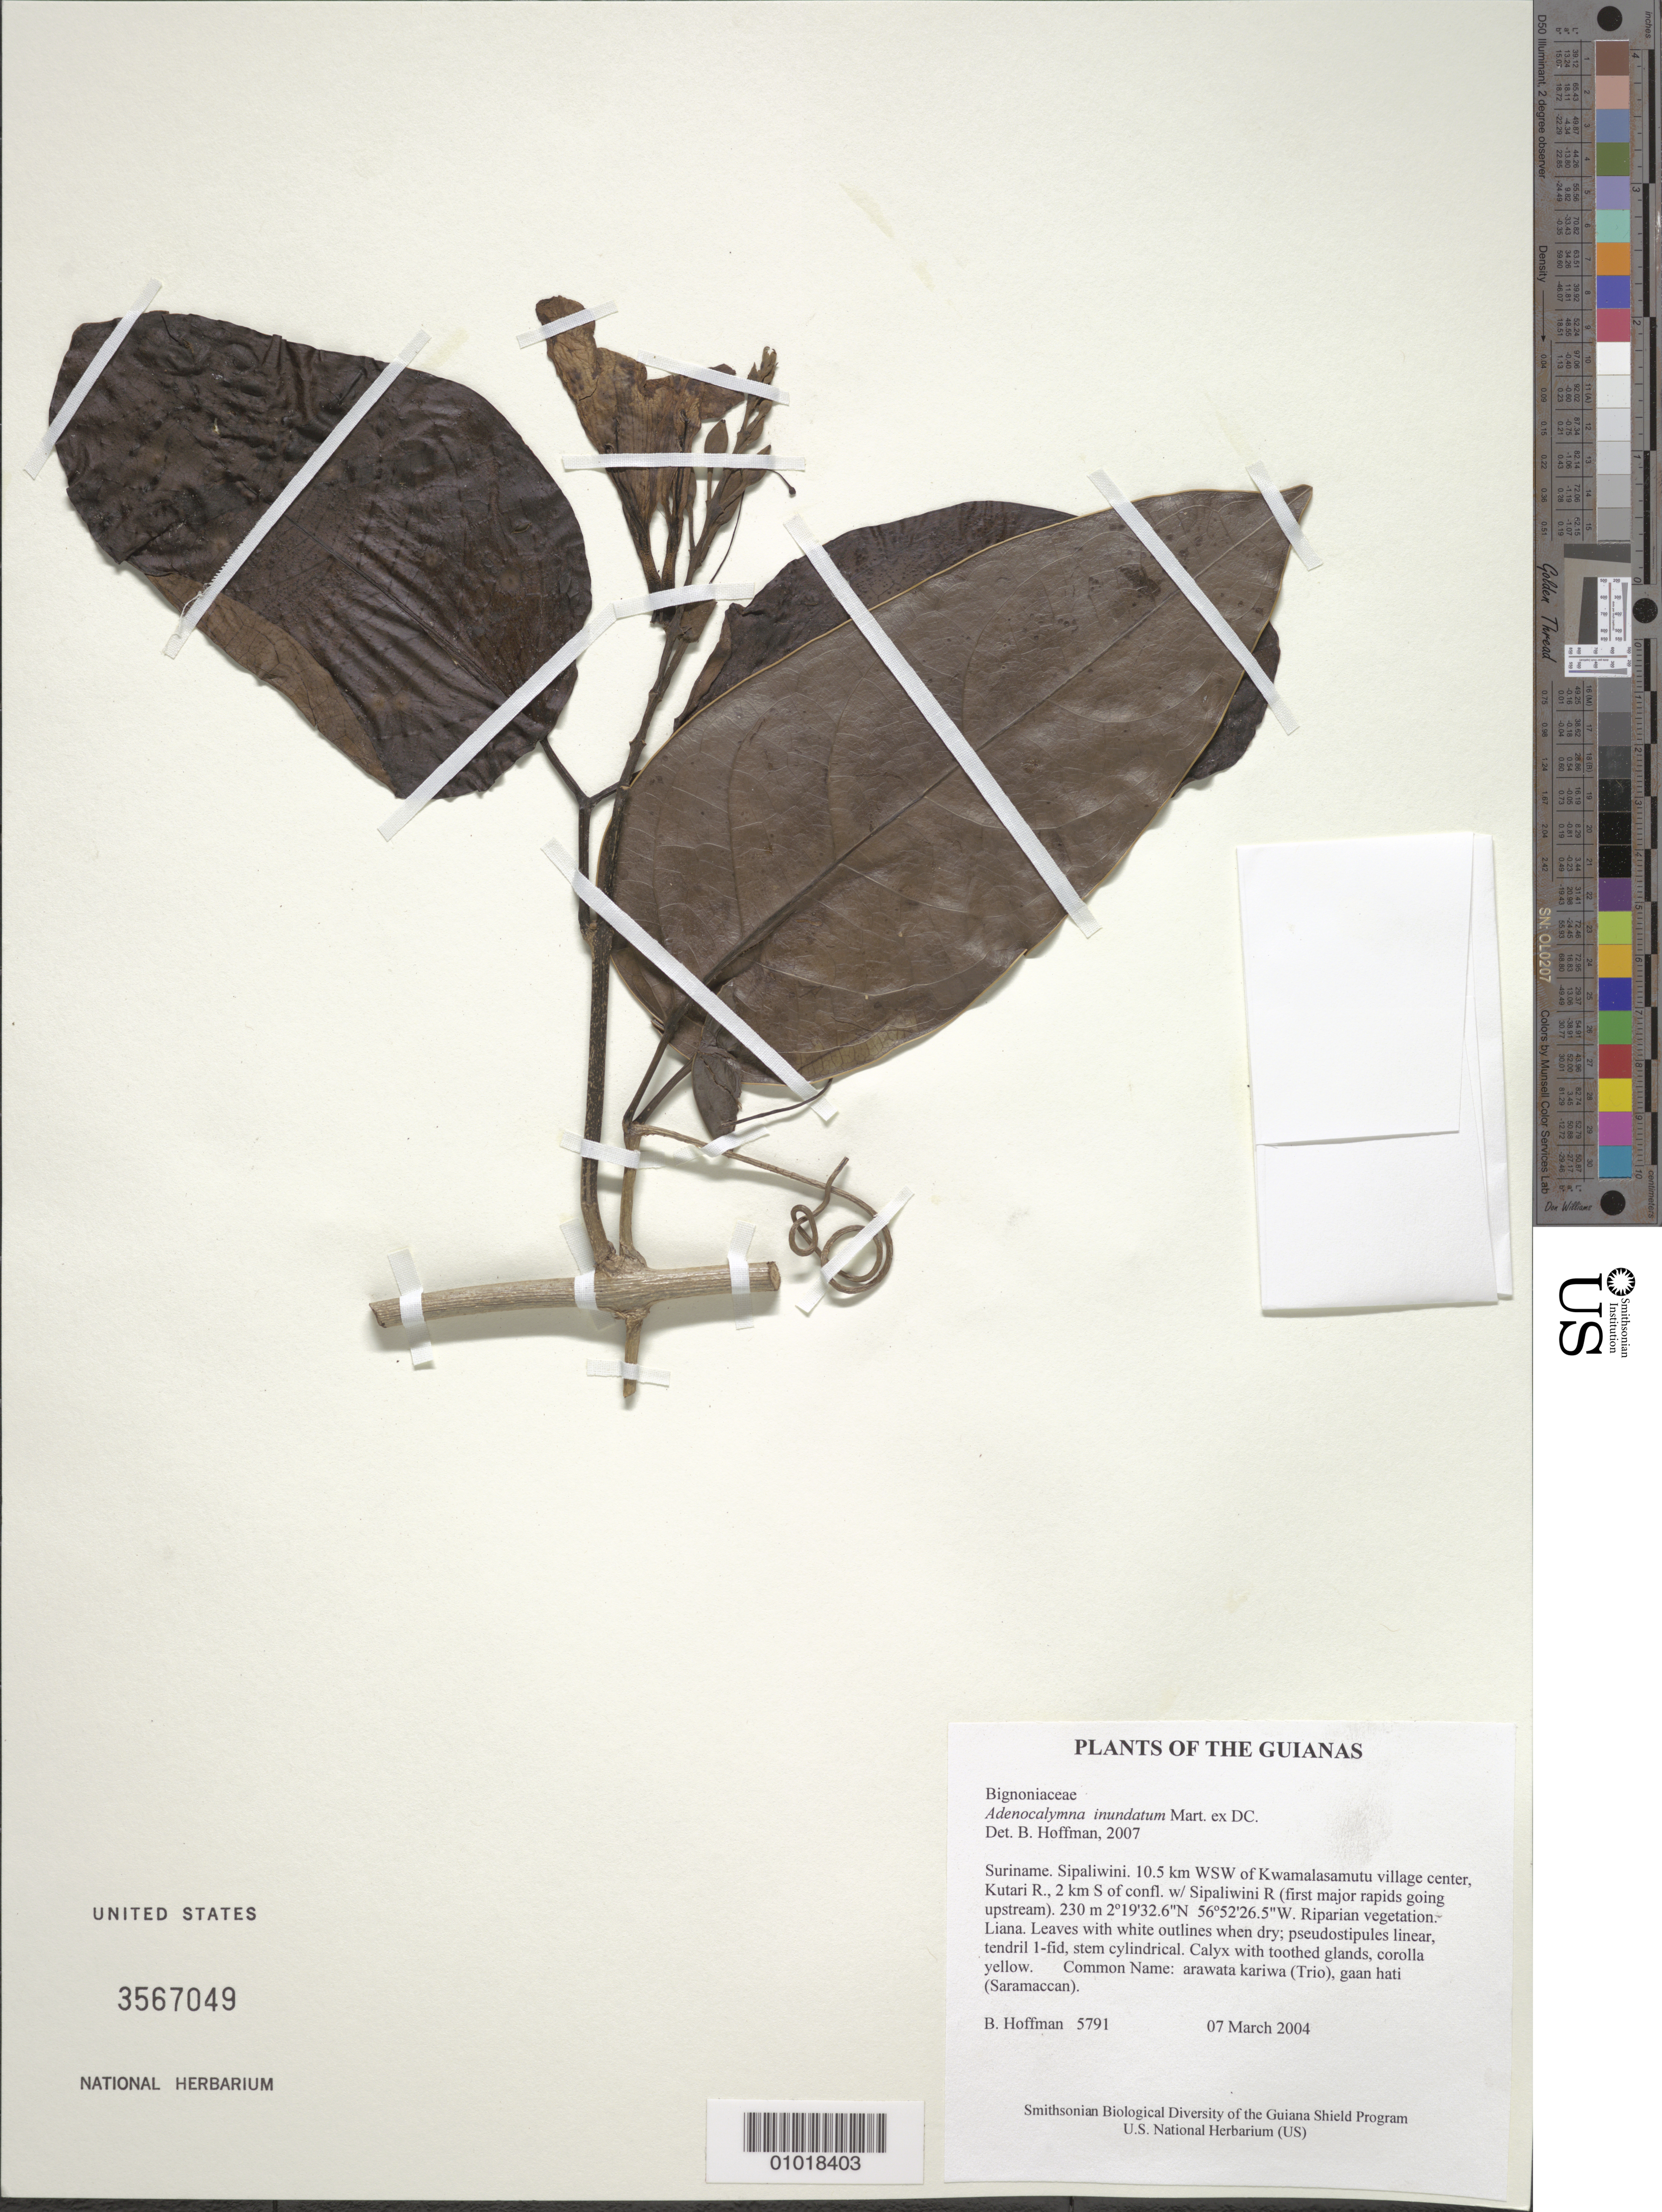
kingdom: Plantae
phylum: Tracheophyta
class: Magnoliopsida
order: Lamiales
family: Bignoniaceae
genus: Adenocalymma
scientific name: Adenocalymma inundatum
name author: Mart. ex DC.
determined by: Hoffman, B.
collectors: B. Hoffman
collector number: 5791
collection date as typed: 07 March 2004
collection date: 2004-03-07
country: Suriname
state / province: Sipaliwini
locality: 10.5 km WSW of Kwamalasamutu village center, Kutari R., 2 km S of confl. w/ Sipaliwini R (first major rapids going upstream)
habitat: Riparian vegetation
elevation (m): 230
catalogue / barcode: US 3567049